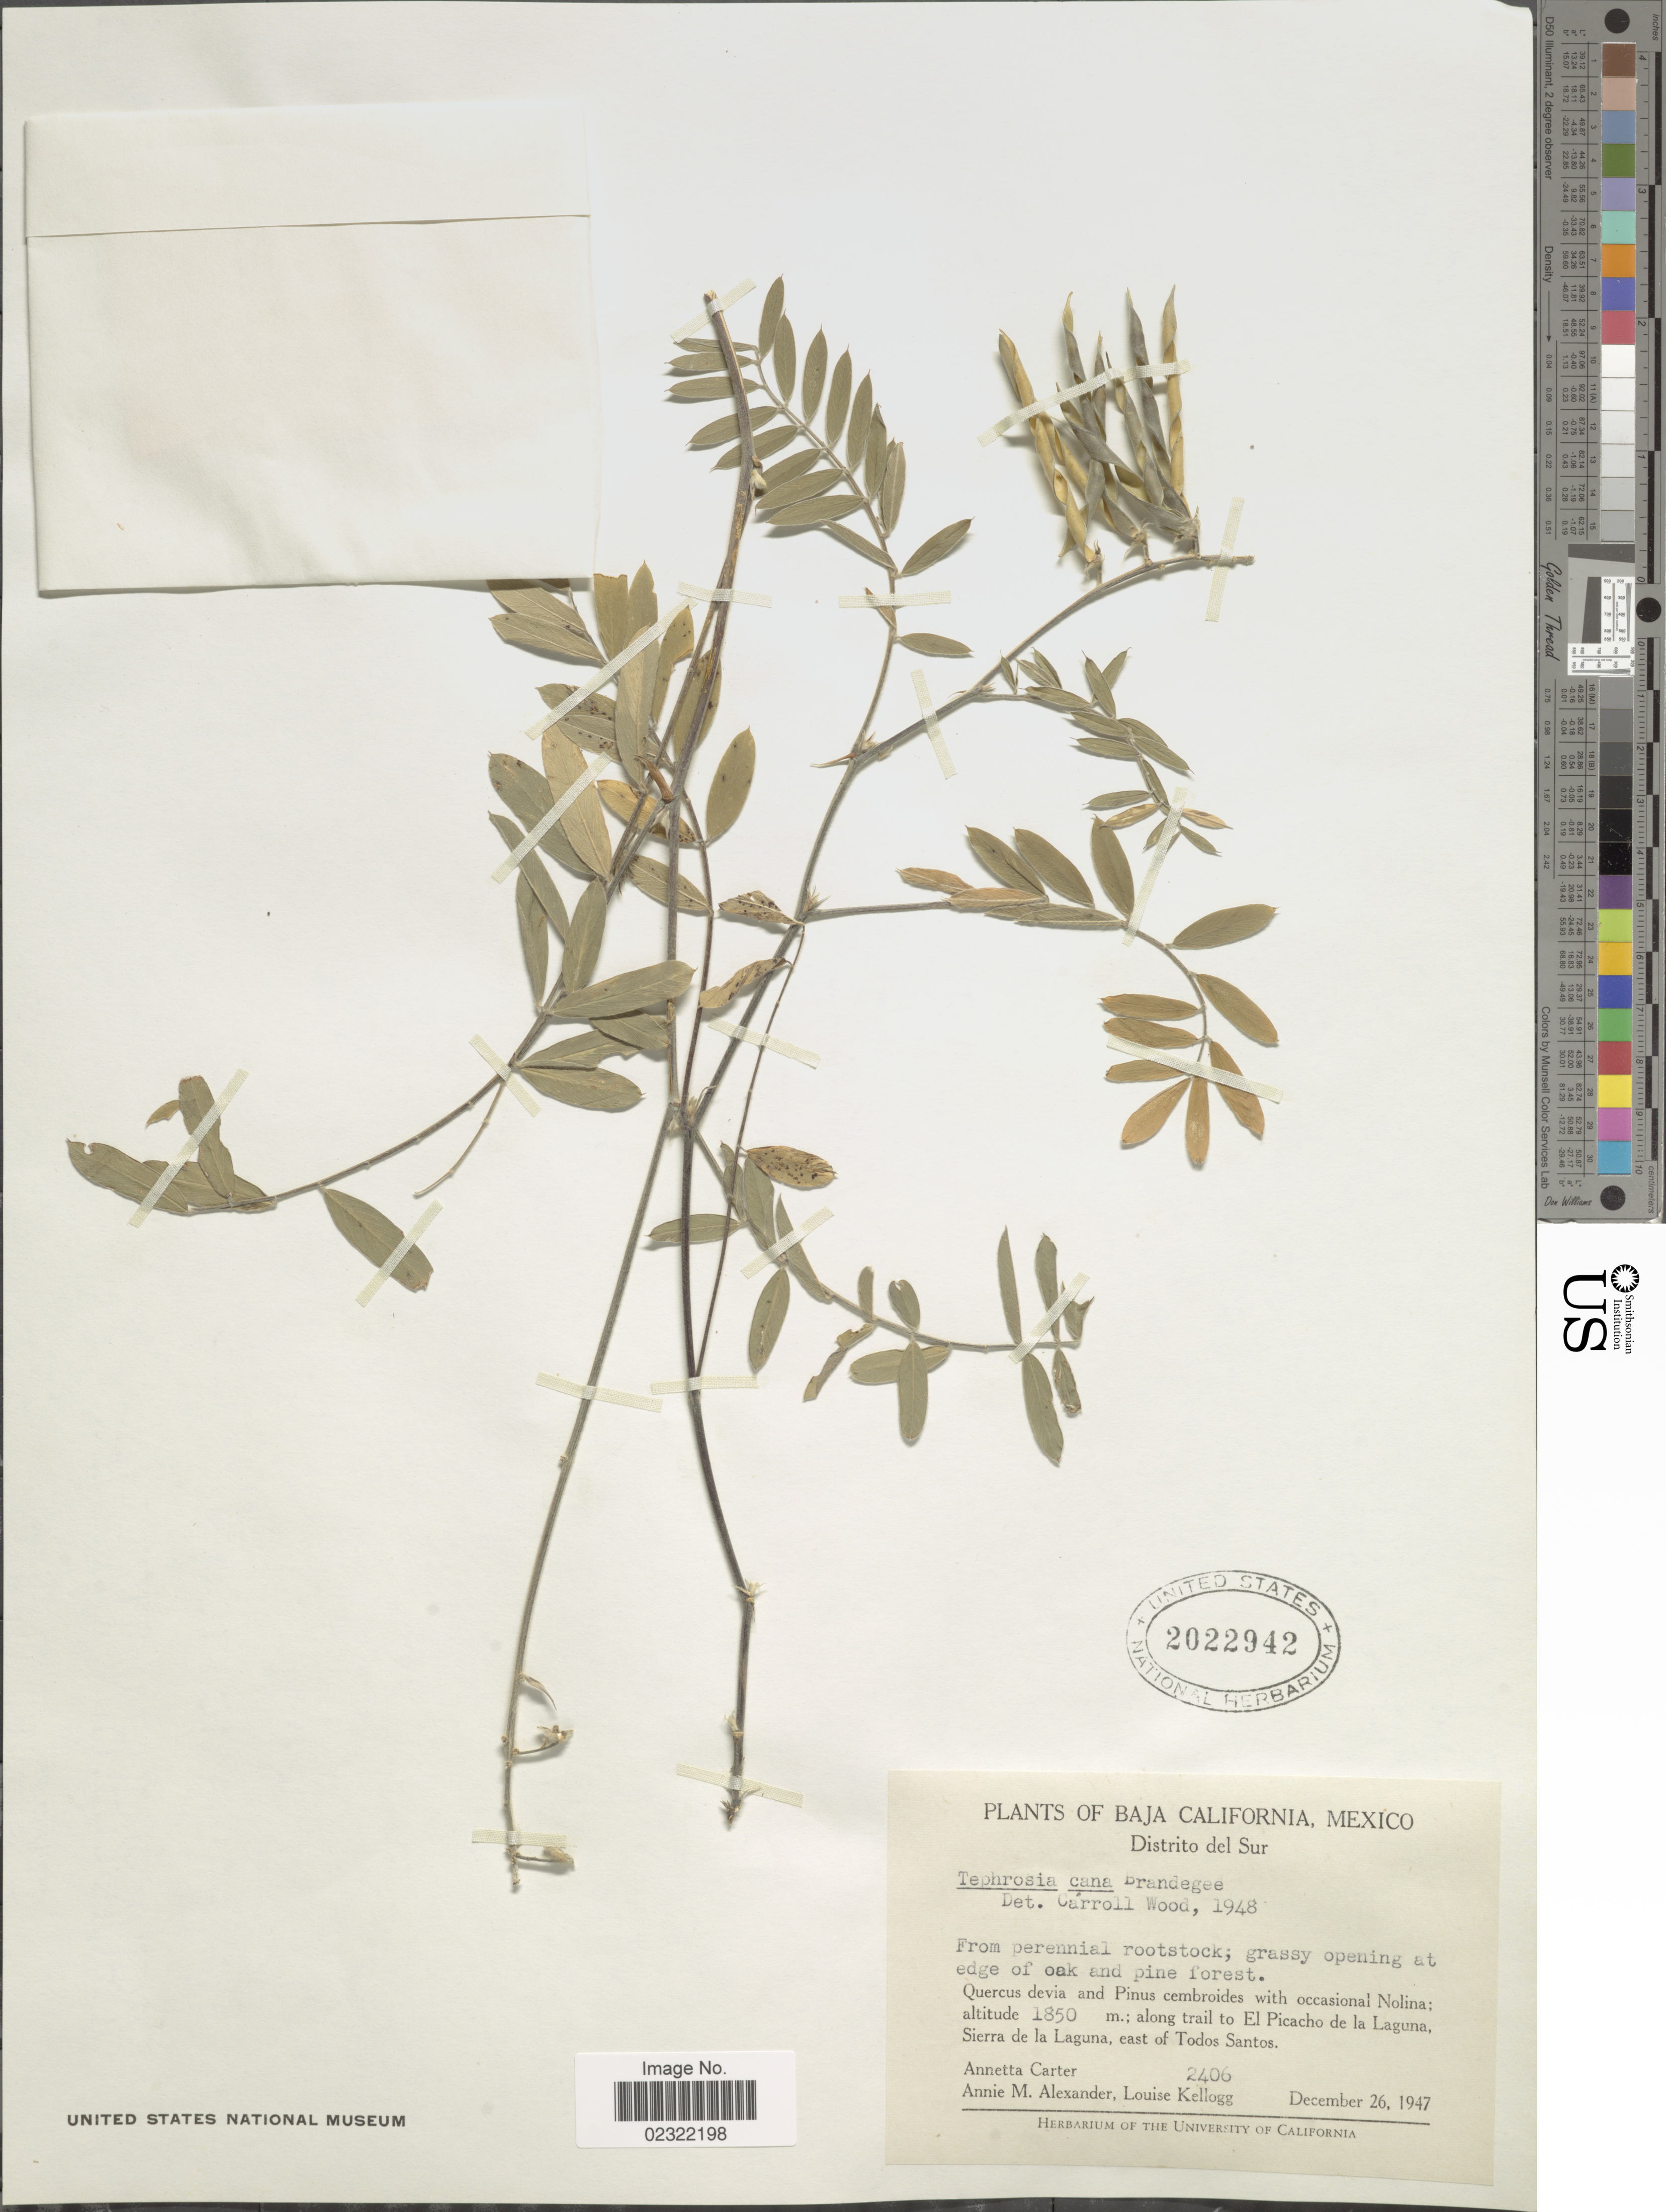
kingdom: Plantae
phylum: Tracheophyta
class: Magnoliopsida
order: Fabales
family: Fabaceae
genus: Tephrosia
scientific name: Tephrosia cana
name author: Brandegee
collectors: A. Carter, A. M. Alexander & L. Kellogg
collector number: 2406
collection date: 1947-12-26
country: Mexico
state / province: Baja California Sur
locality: Distrito del Sur, along trail to El Picacho de la Laguna, Sierra de la Laguna, east of Todos Santos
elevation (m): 1850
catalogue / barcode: US 2022942